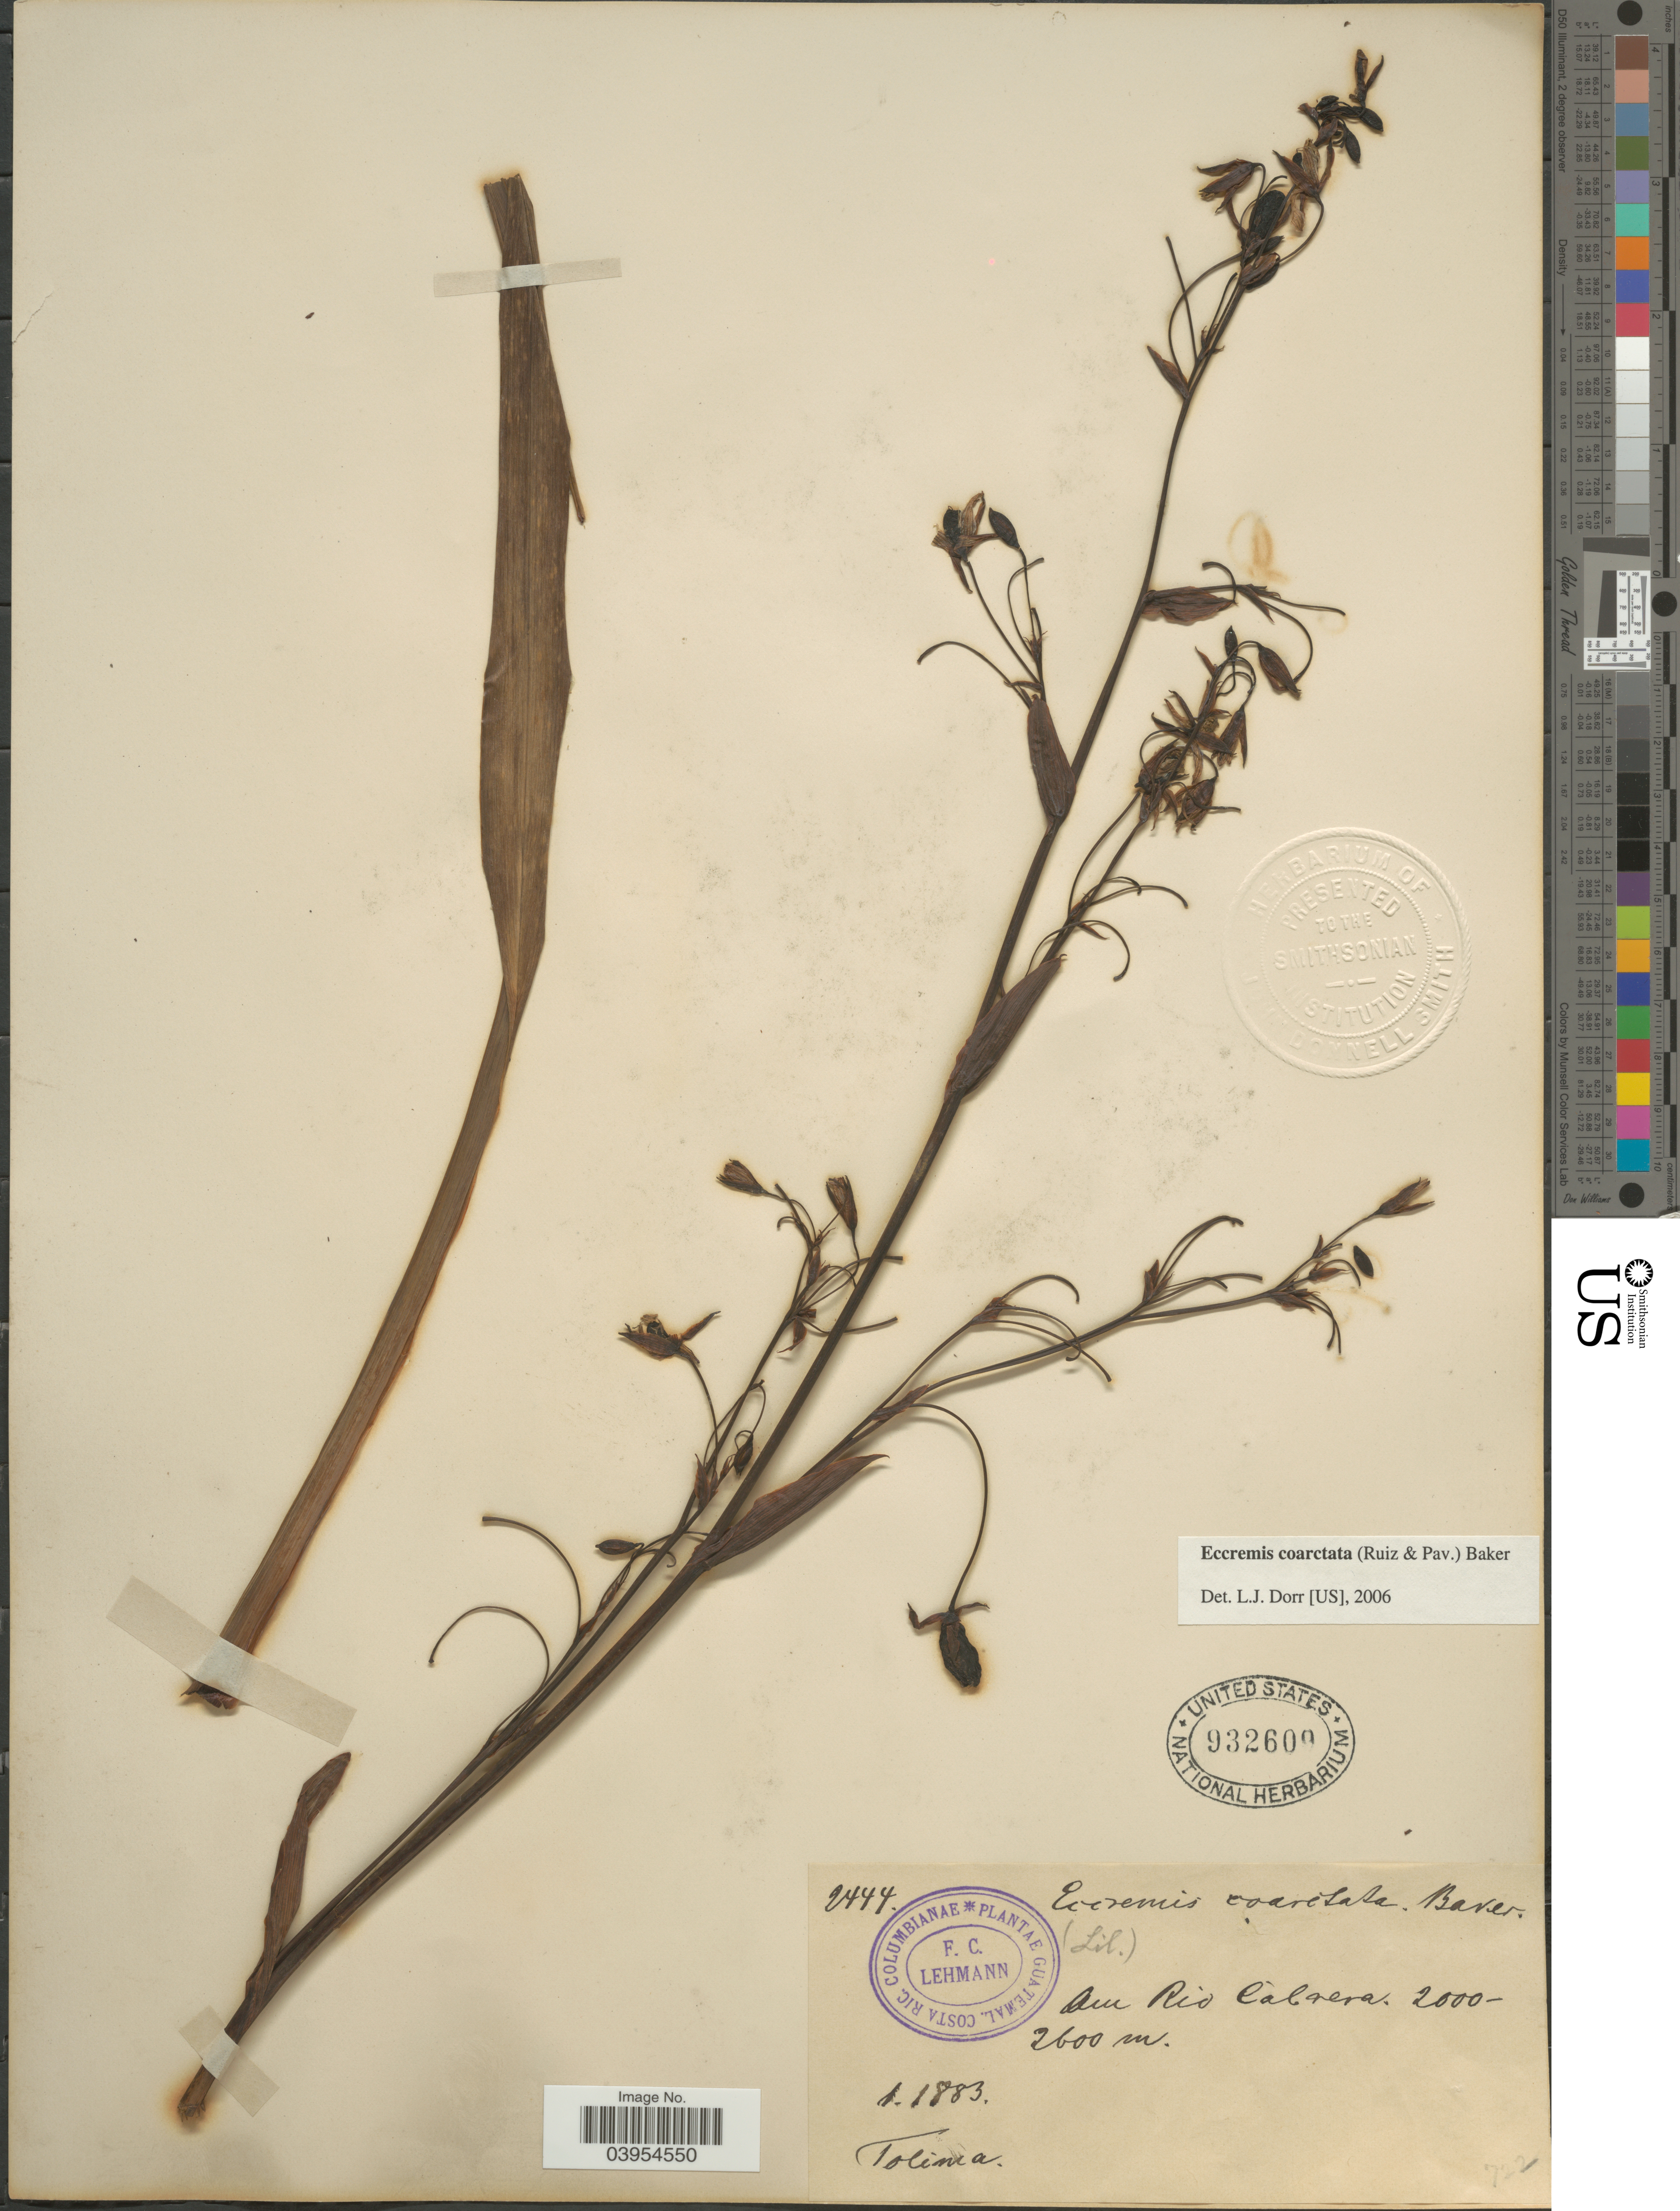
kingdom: Plantae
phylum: Tracheophyta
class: Liliopsida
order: Asparagales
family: Asphodelaceae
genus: Eccremis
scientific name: Eccremis coarctata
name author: Baker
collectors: F. C. Lehmann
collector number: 2444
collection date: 1883-01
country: Colombia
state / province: Tolima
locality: Am Rio Cabrera.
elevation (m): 2000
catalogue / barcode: US 932609